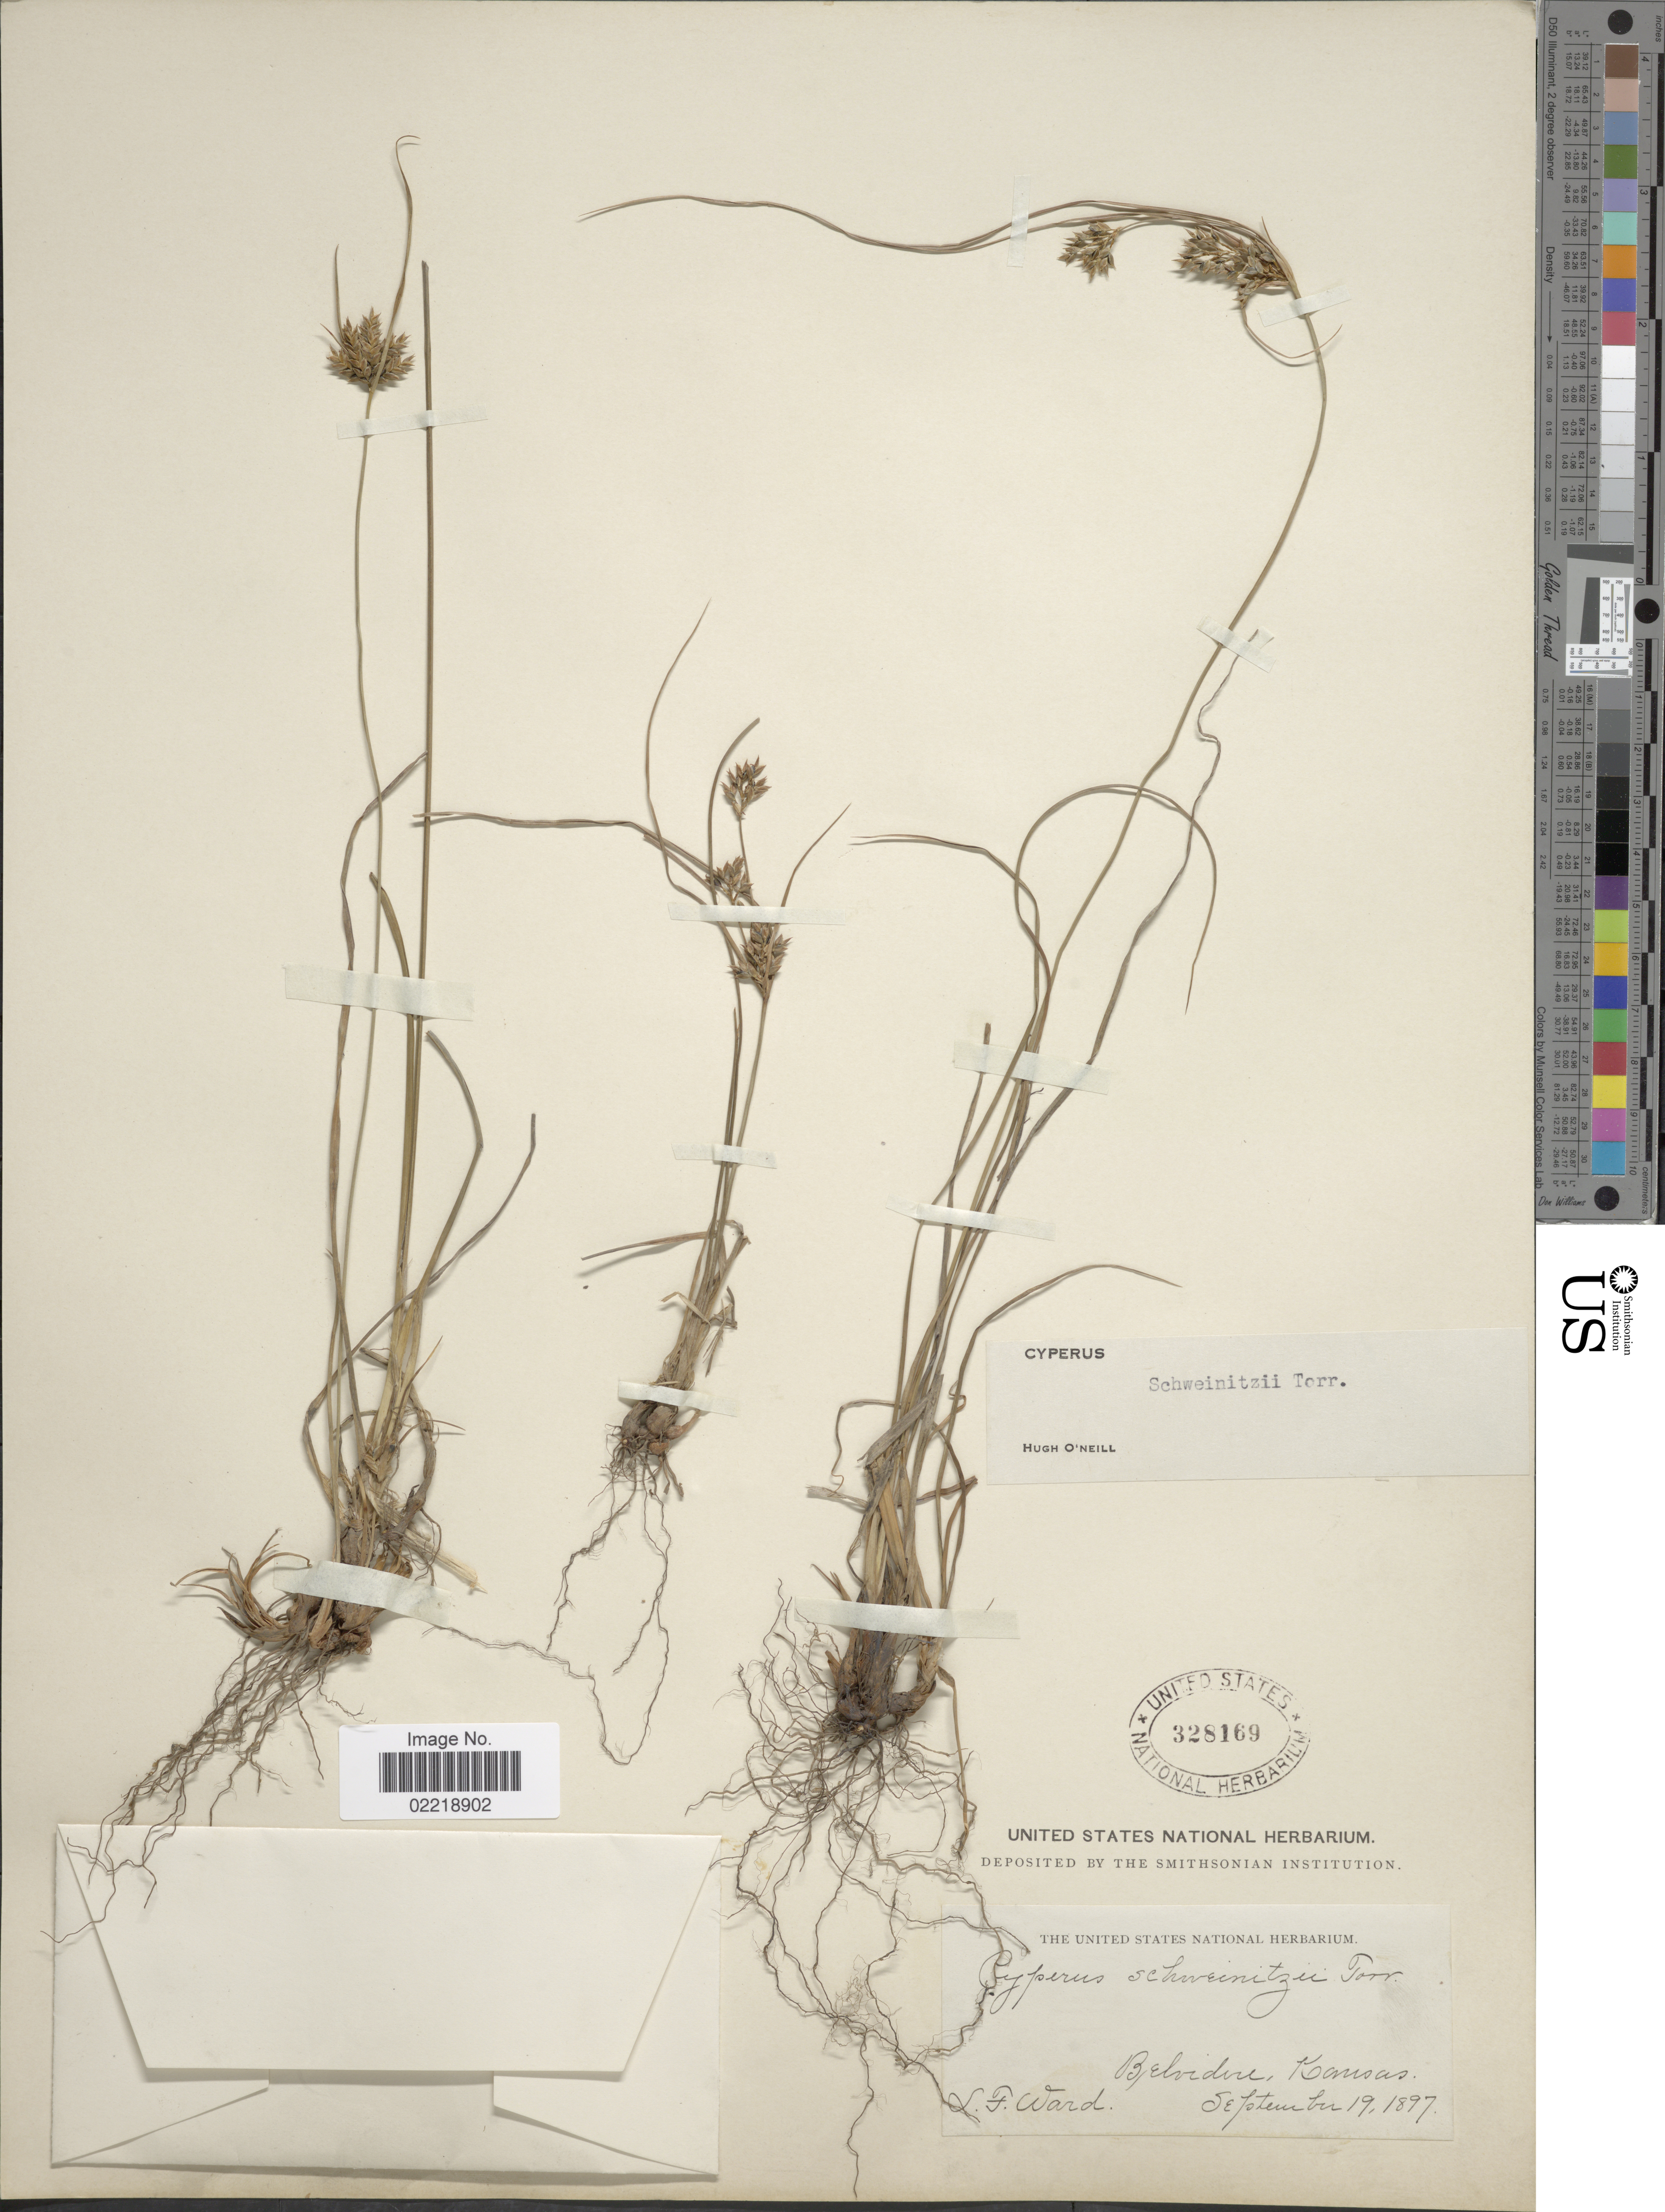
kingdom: Plantae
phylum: Tracheophyta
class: Liliopsida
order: Poales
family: Cyperaceae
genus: Cyperus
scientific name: Cyperus schweinitzii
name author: Torr.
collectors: L. Ward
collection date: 1897-09-19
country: United States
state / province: Kansas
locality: Belvidere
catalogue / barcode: US 328169